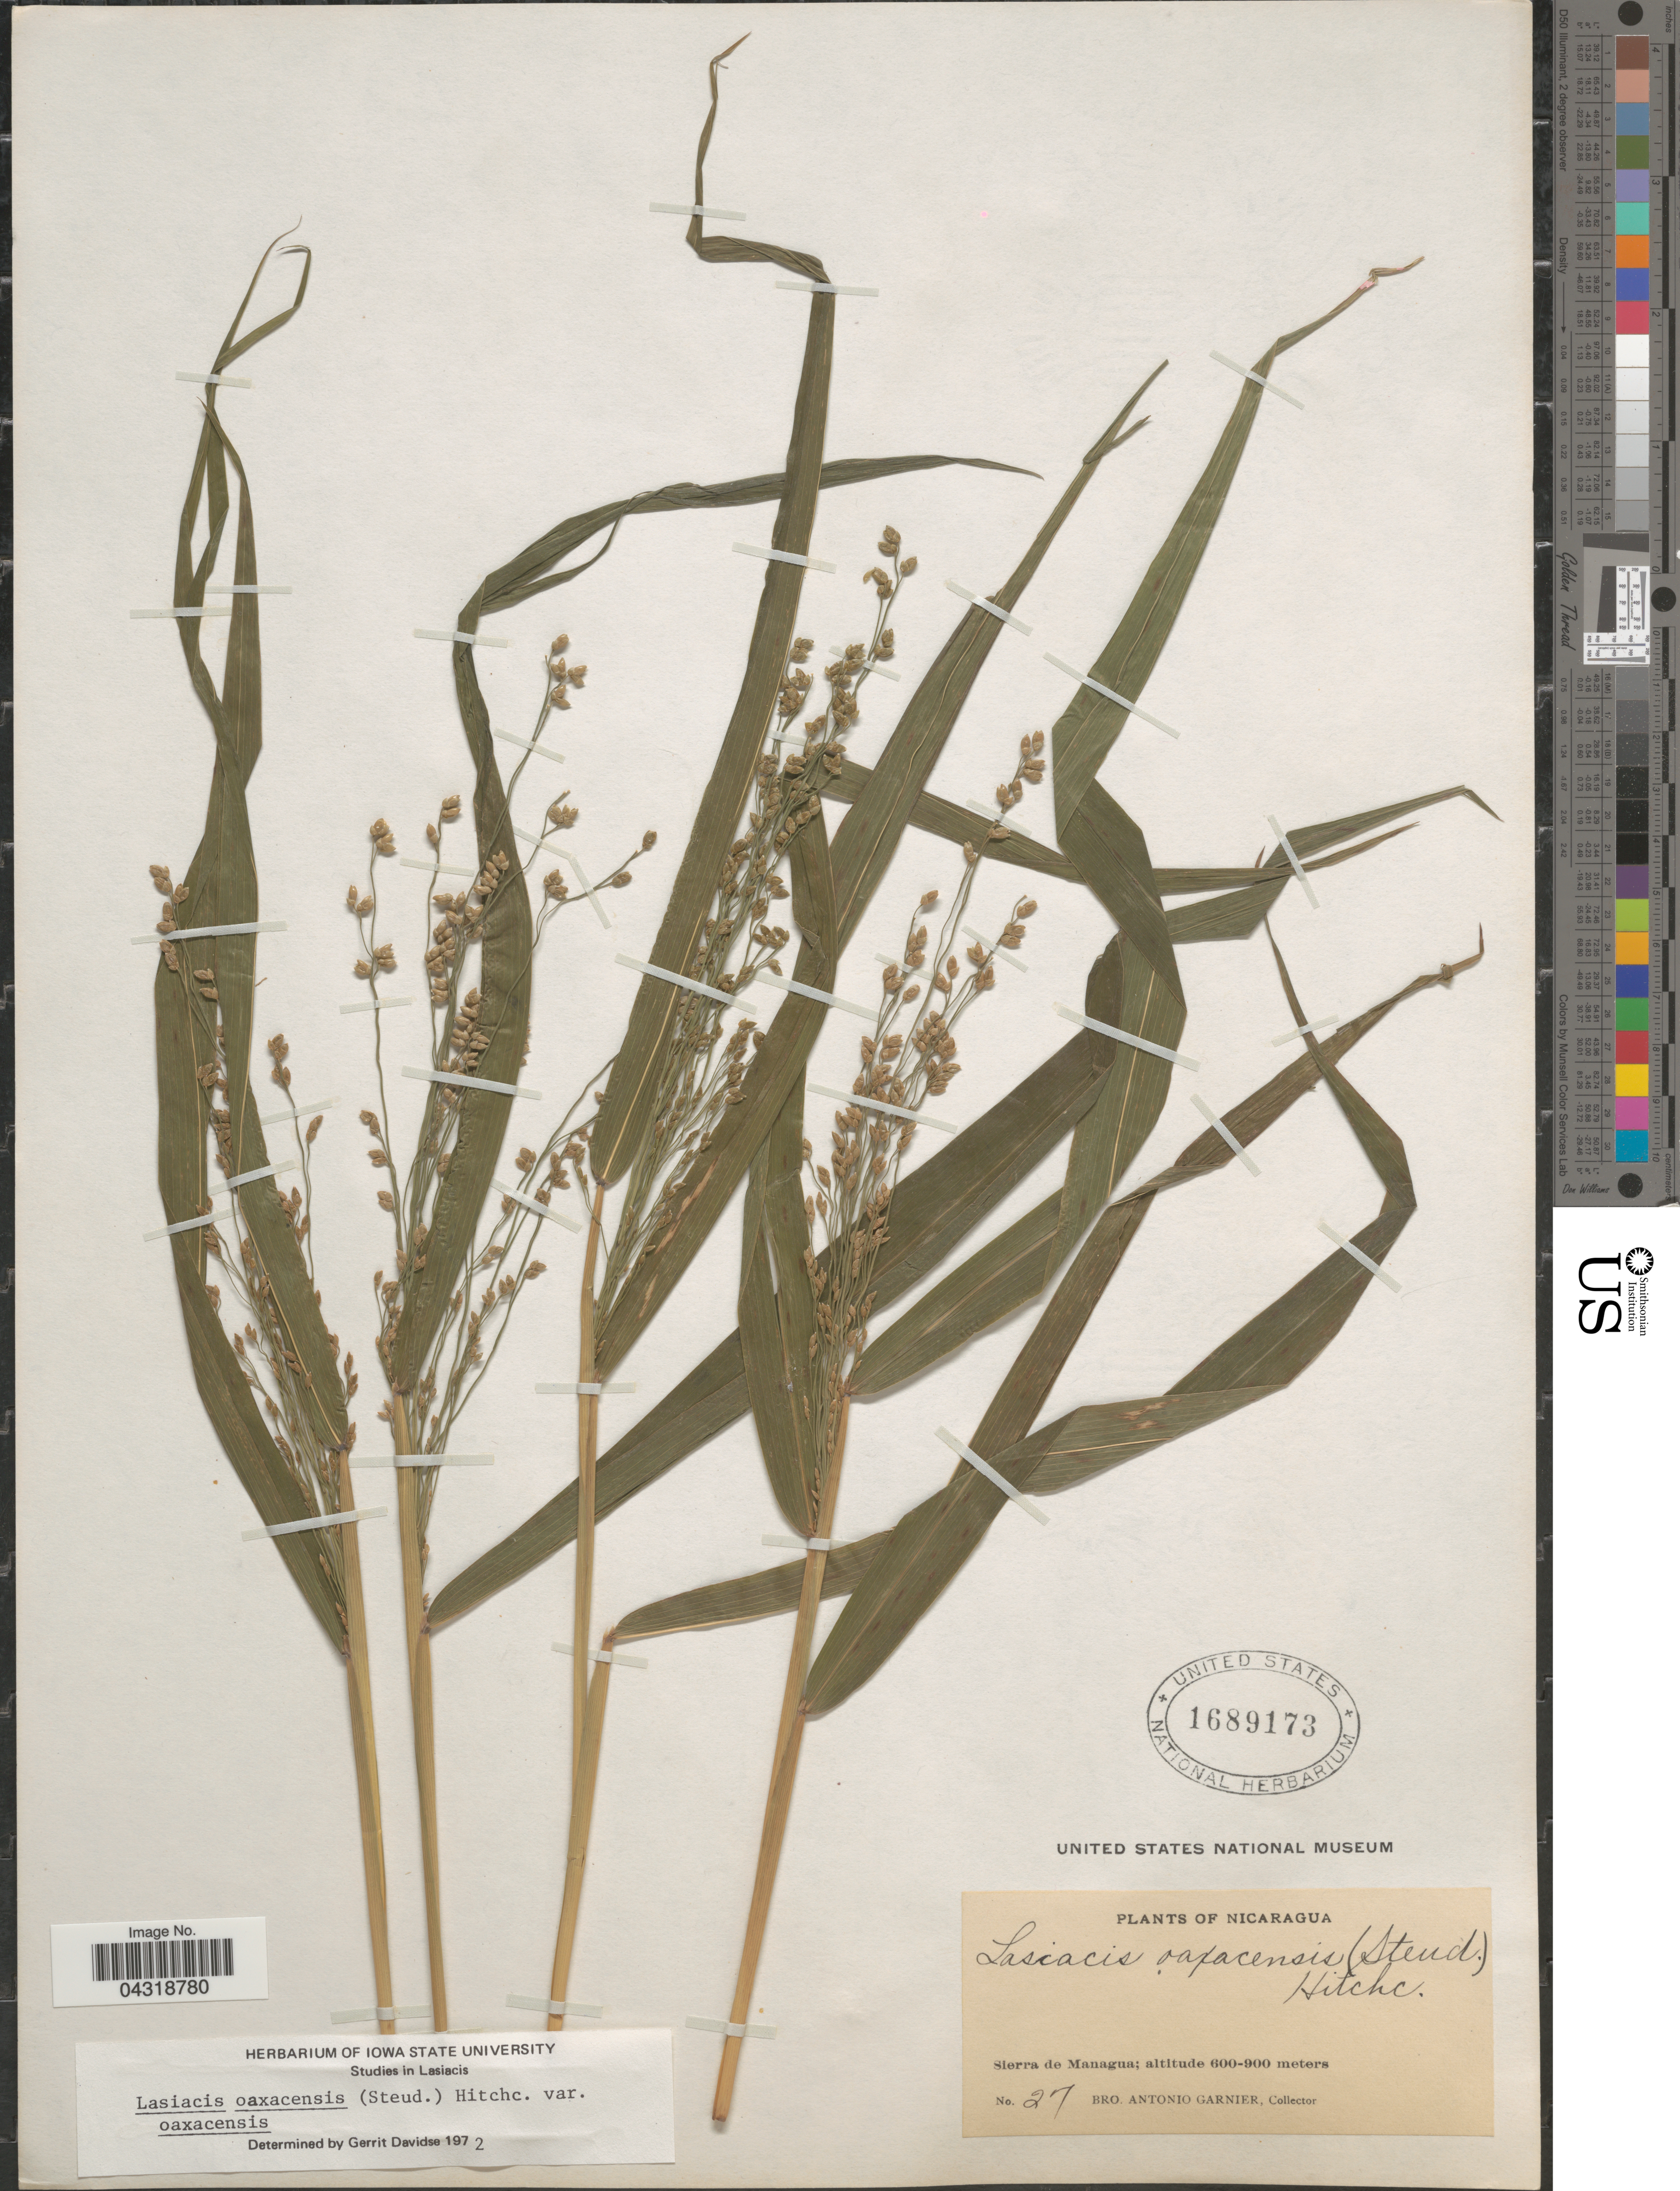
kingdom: Plantae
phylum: Tracheophyta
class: Liliopsida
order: Poales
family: Poaceae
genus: Lasiacis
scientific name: Lasiacis oaxacensis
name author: (Steud.) Hitchc.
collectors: Bro. A. Garnier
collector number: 27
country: Nicaragua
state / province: Managua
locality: Sierra de Managua.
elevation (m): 600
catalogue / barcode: US 1689173